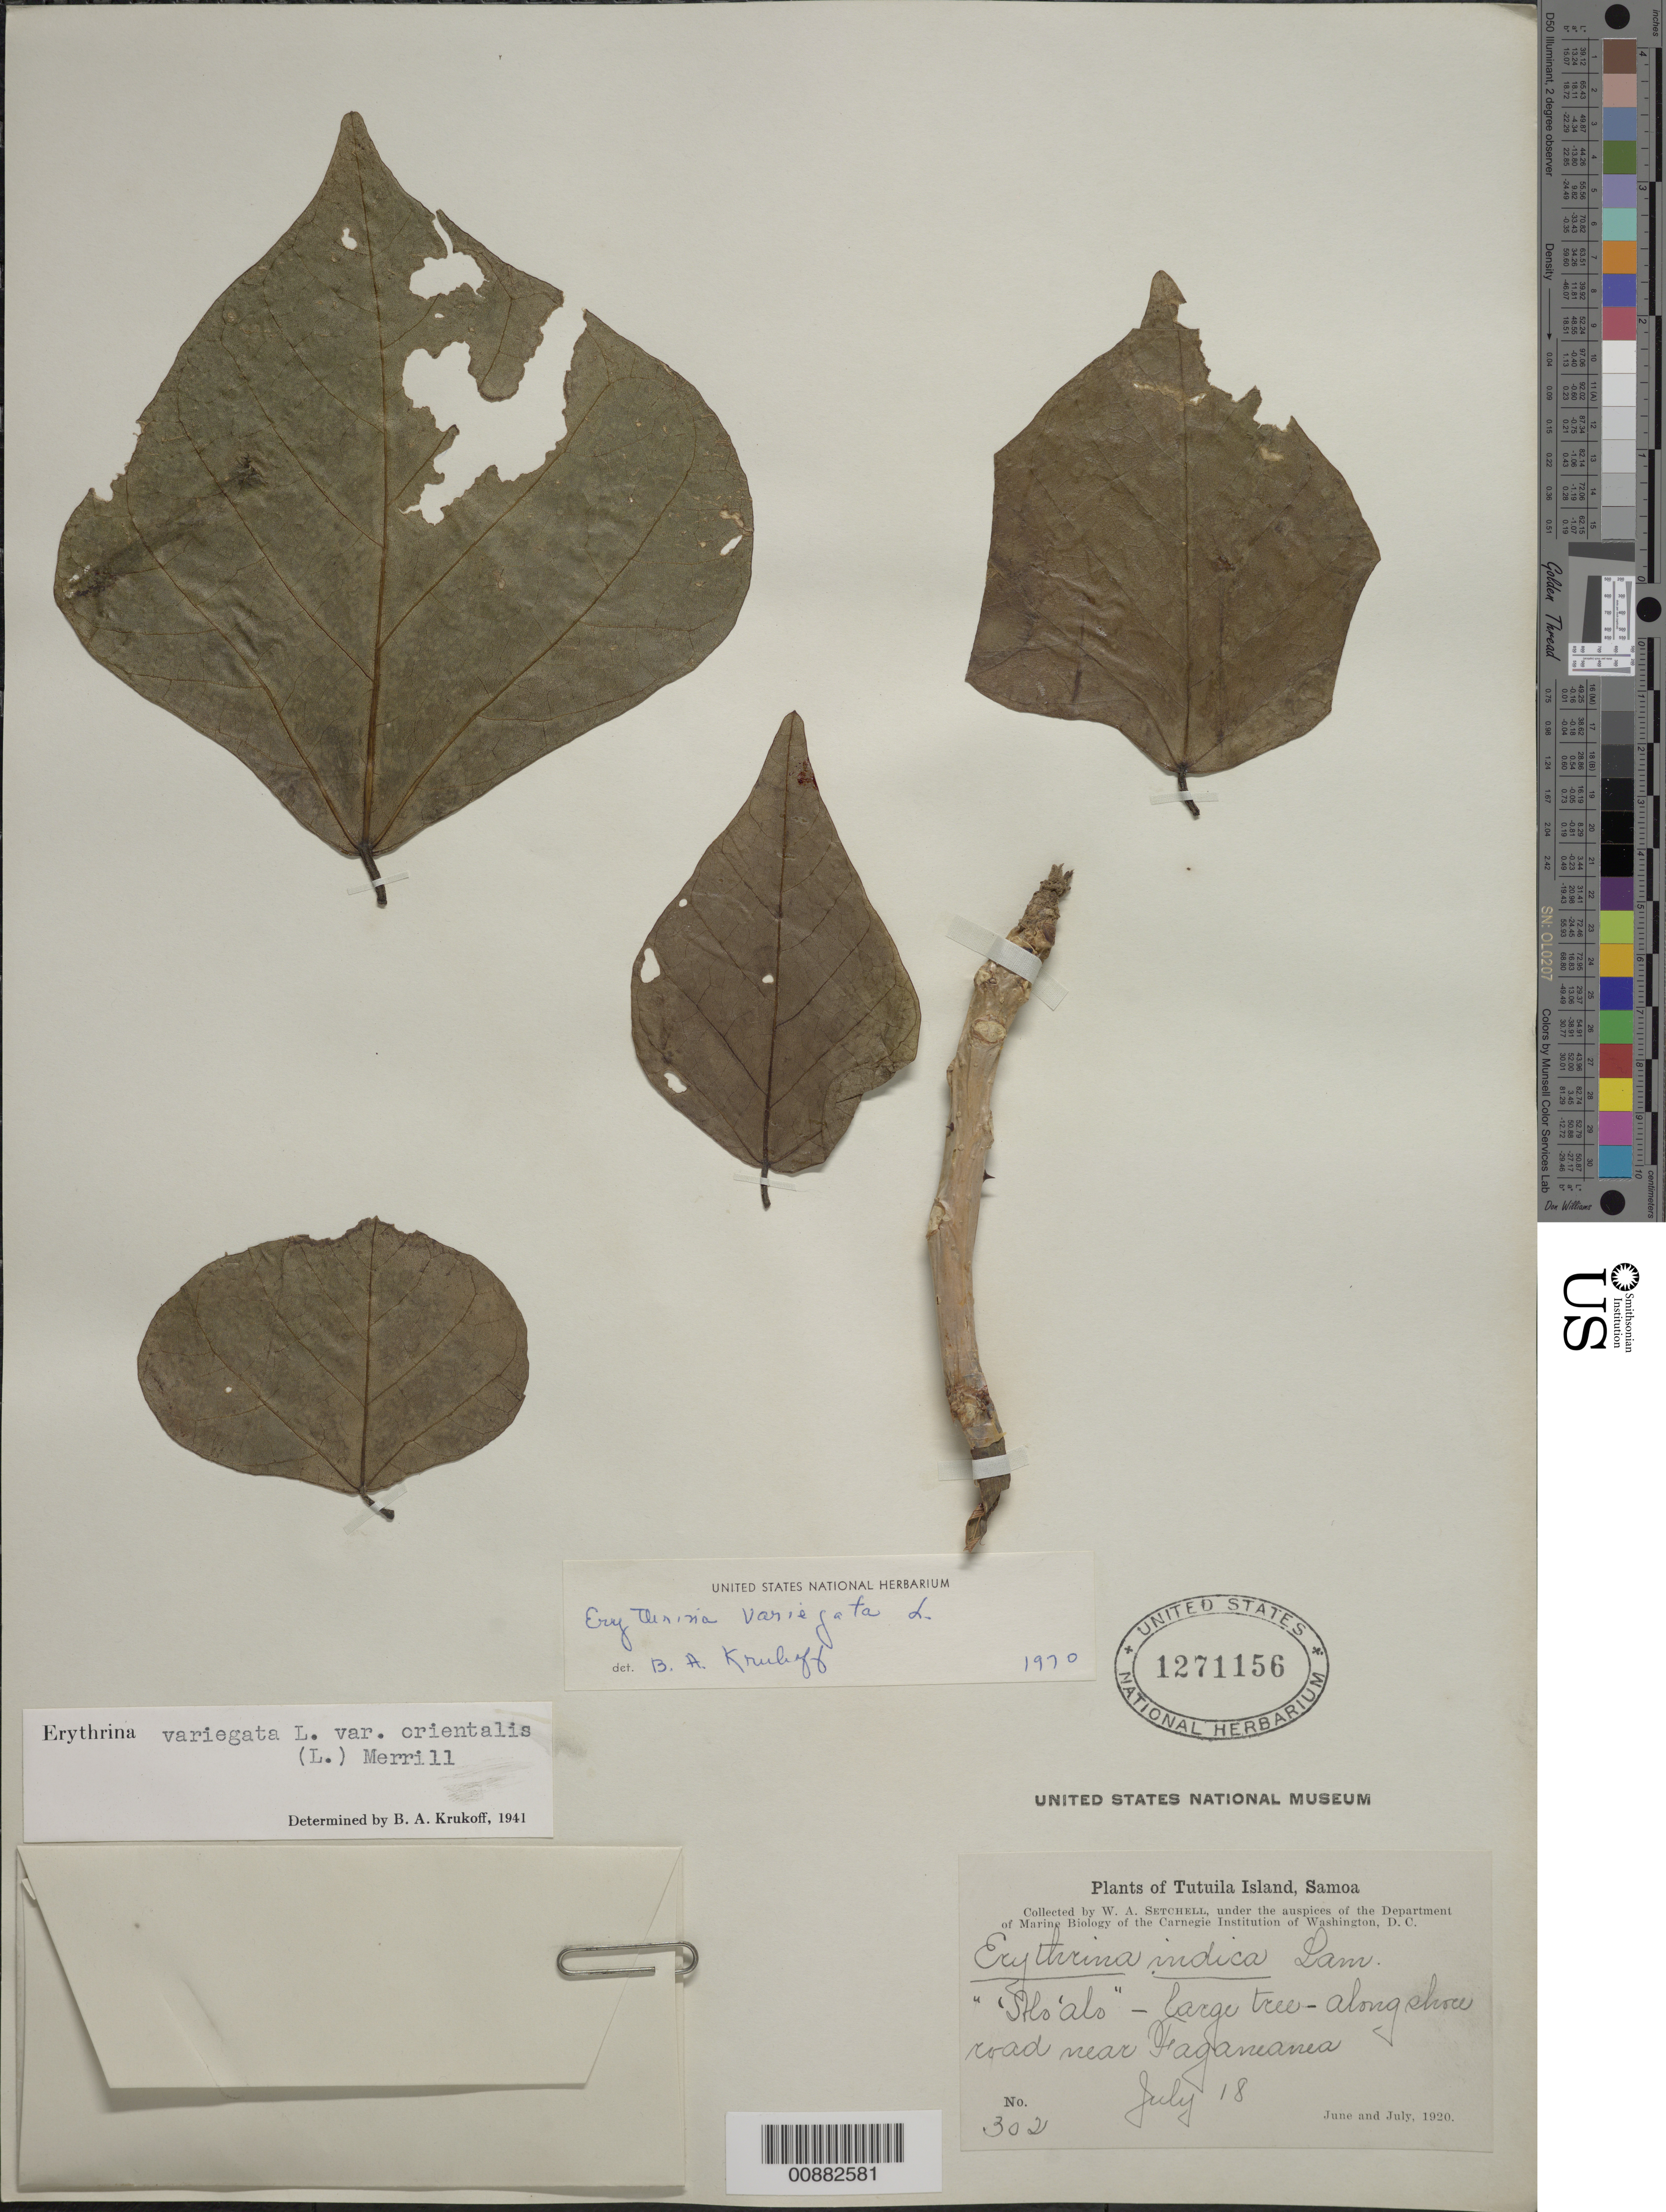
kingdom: Plantae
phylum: Tracheophyta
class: Magnoliopsida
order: Fabales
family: Fabaceae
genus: Erythrina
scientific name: Erythrina variegata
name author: L.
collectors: W. Setchell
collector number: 302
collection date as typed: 18 Jul 1920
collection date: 1920-07-18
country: American Samoa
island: Tutua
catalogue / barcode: US 1271156